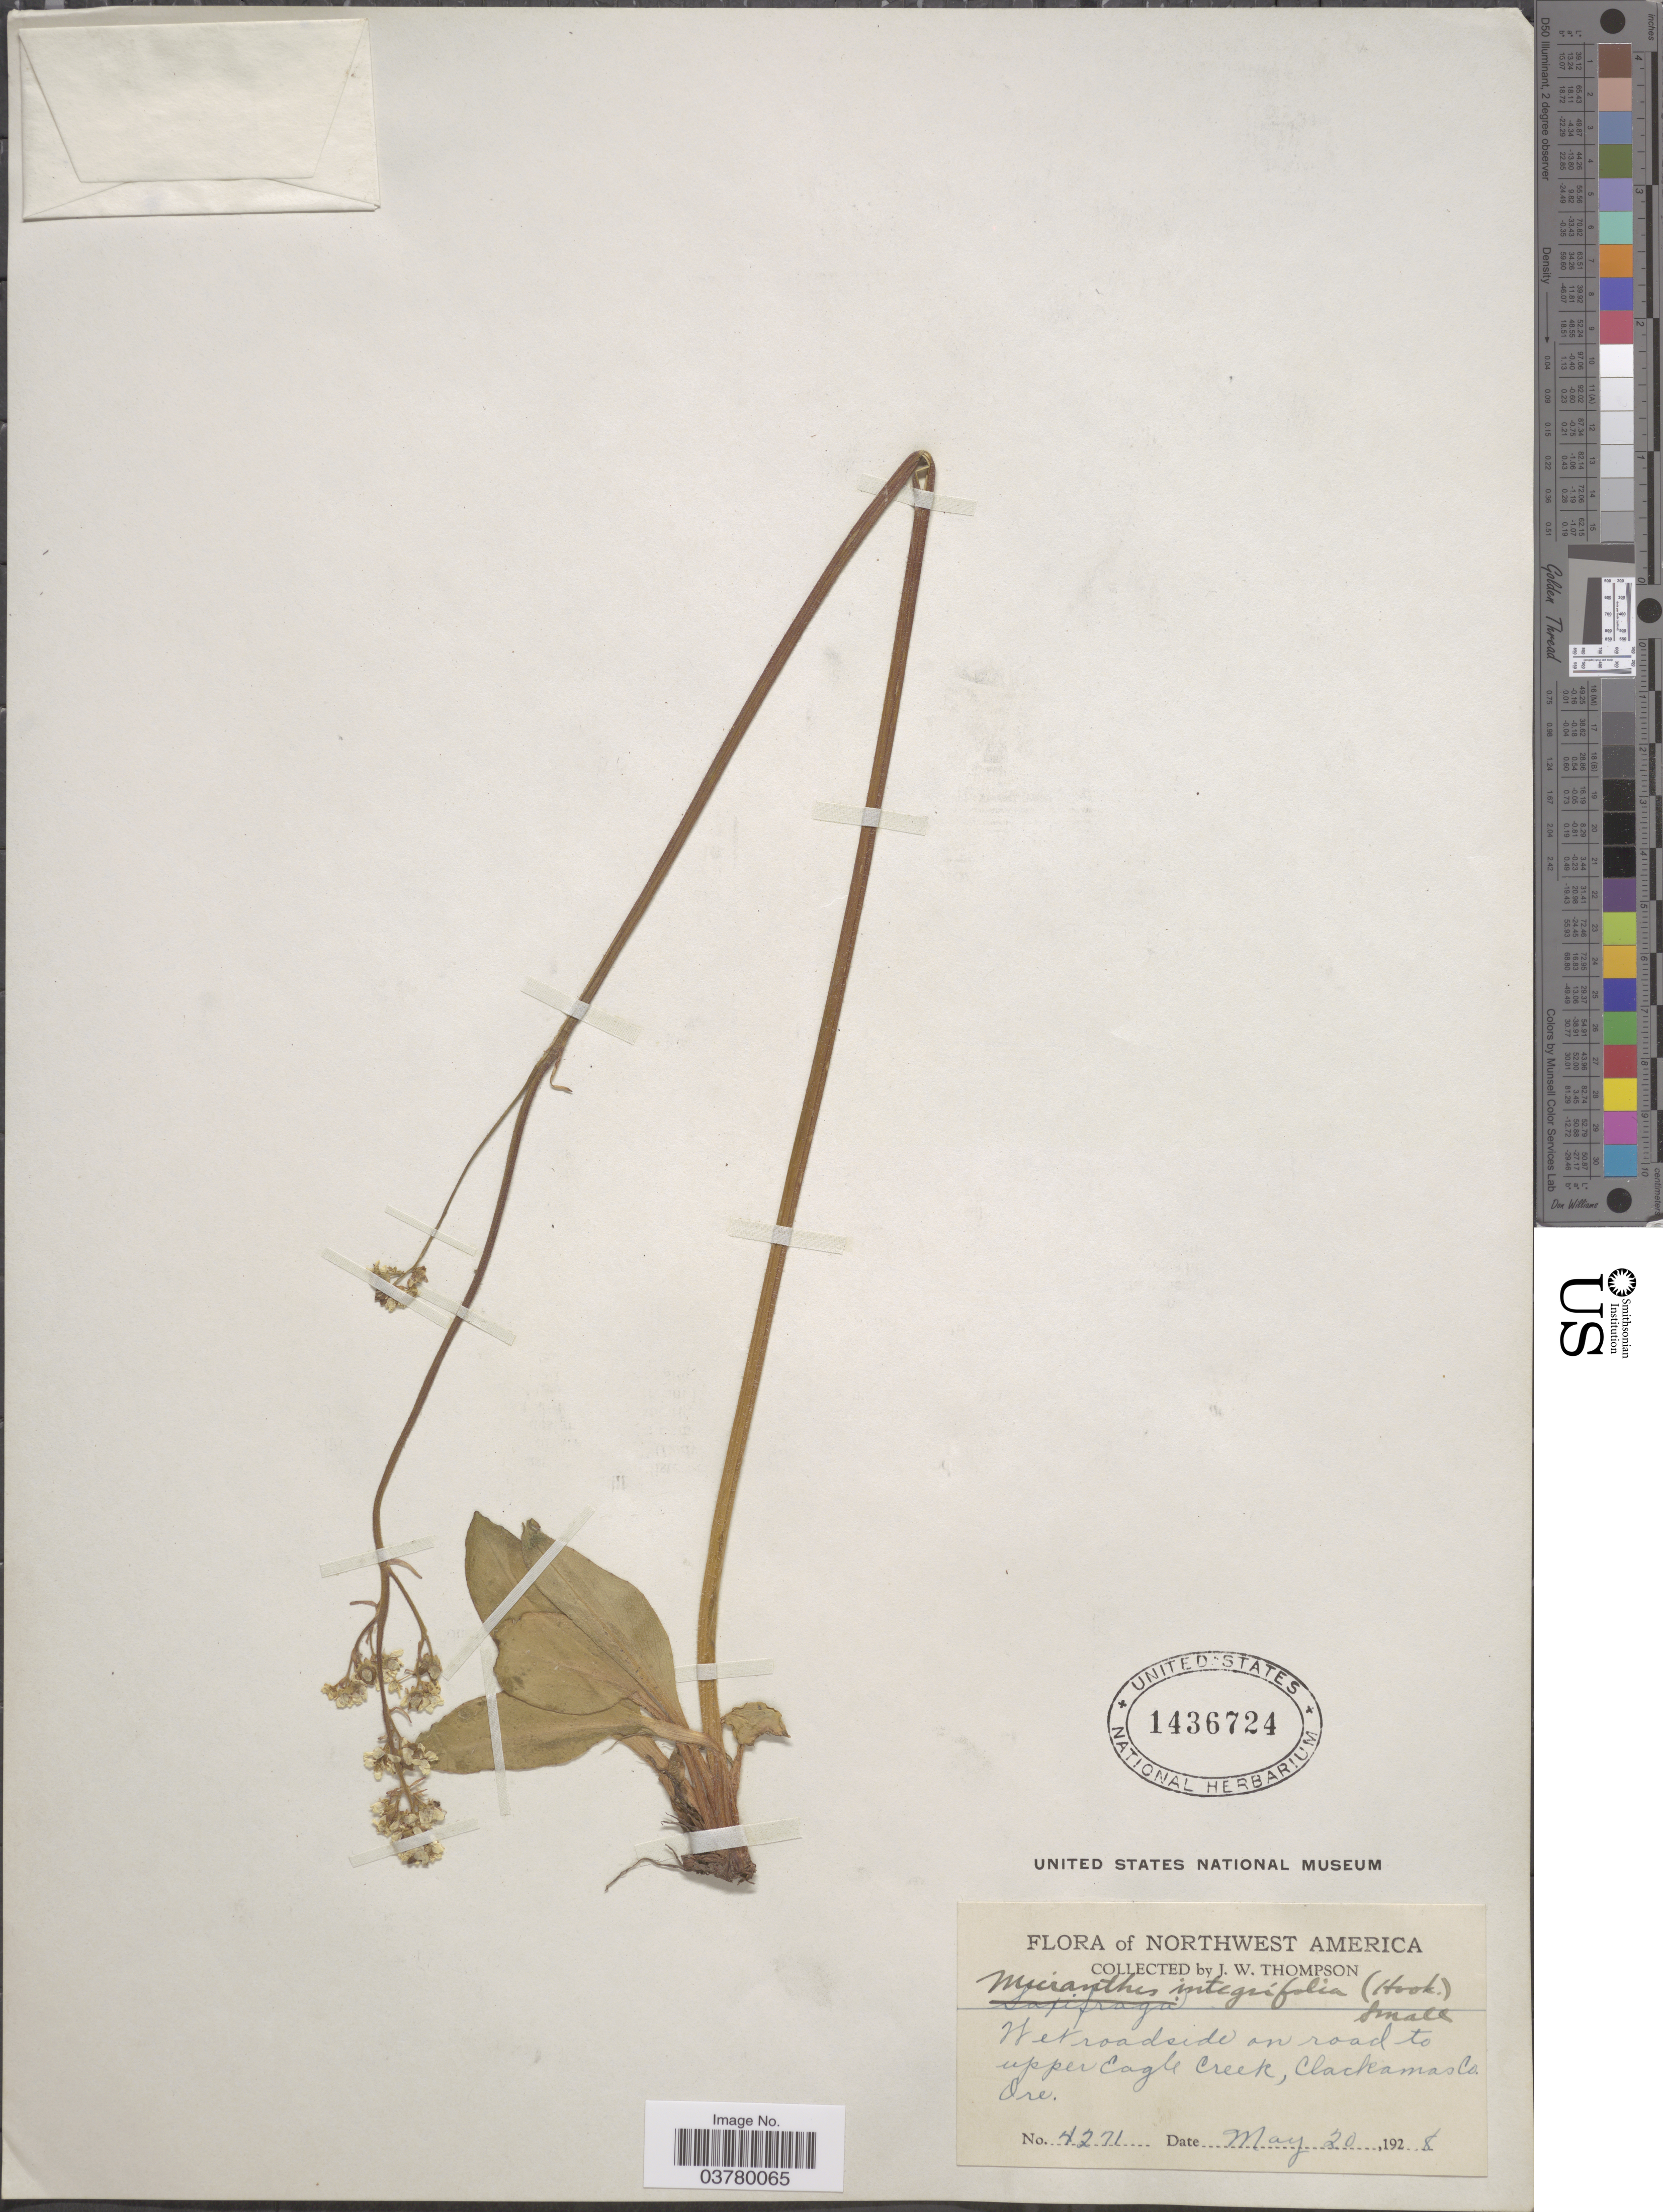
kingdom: Plantae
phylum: Tracheophyta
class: Magnoliopsida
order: Saxifragales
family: Saxifragaceae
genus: Micranthes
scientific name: Micranthes oregana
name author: (Howell) Small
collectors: J. W. Thompson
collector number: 4271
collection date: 1928-05-20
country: United States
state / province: Oregon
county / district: Clackamas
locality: Wet roadside on road to upper Eagle Creek, Clackamas Co.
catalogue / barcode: US 1436724